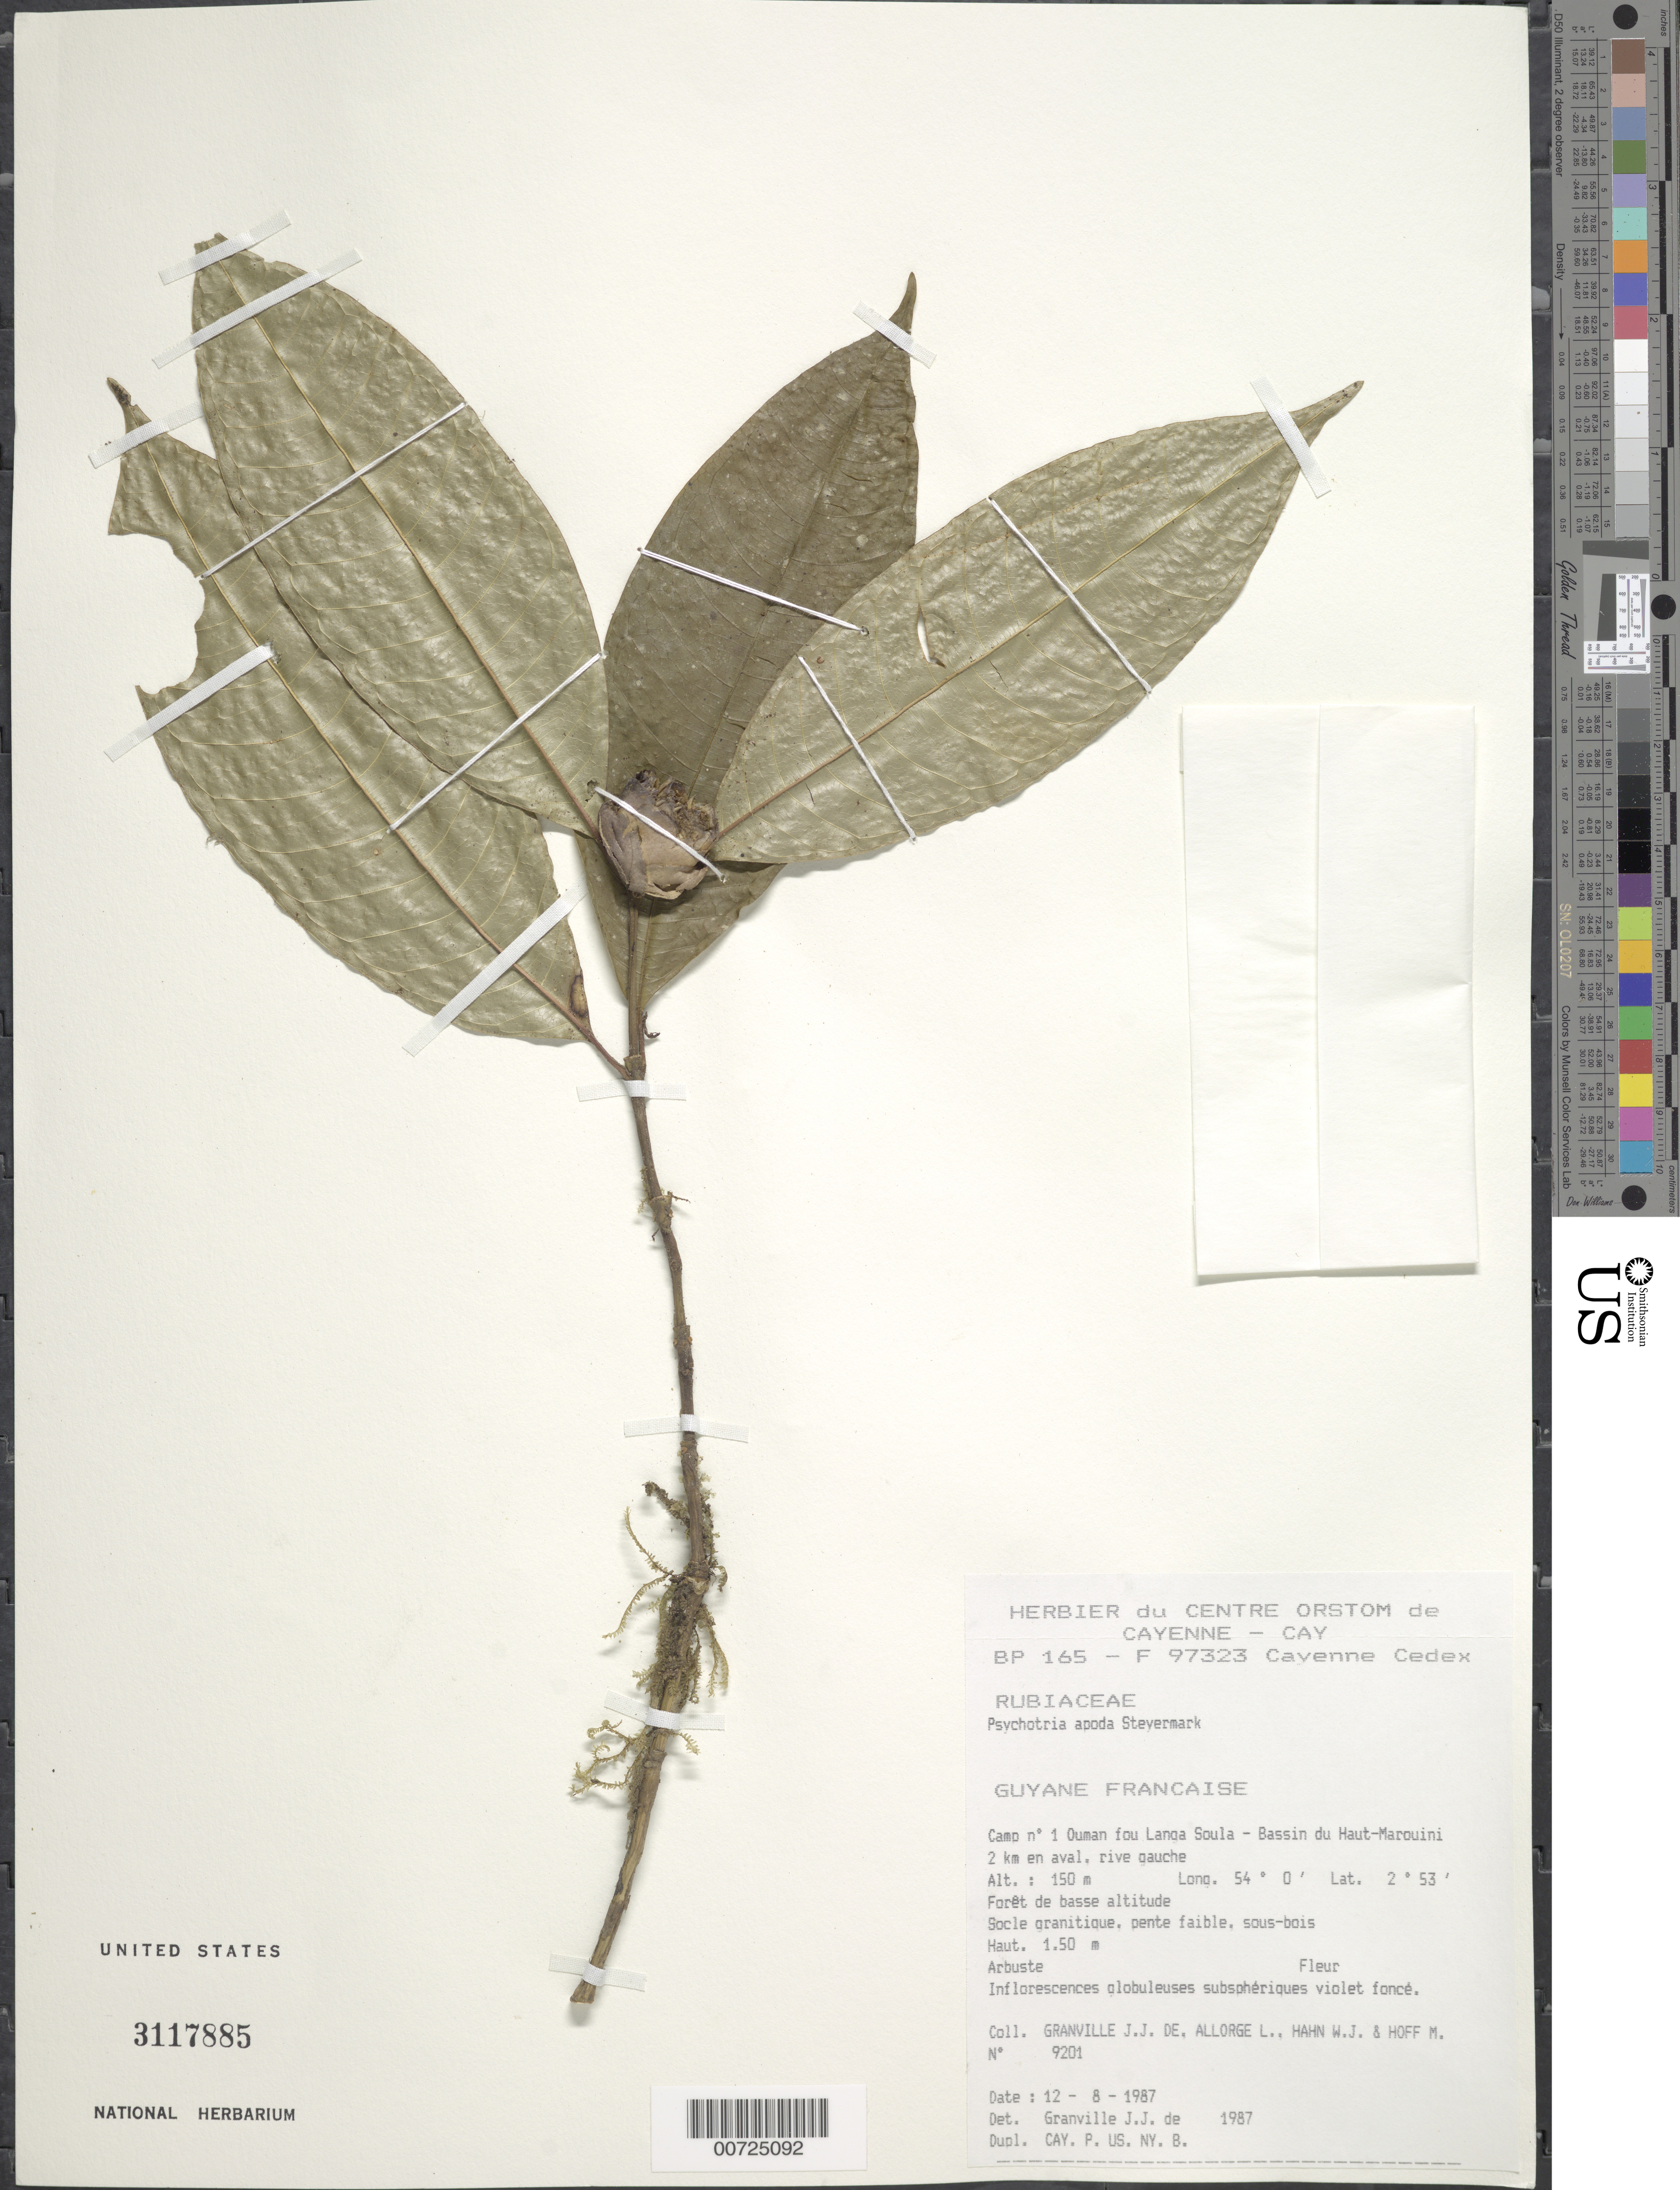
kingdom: Plantae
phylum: Tracheophyta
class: Magnoliopsida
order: Gentianales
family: Rubiaceae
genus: Palicourea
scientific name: Palicourea apoda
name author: (Steyerm.) Delprete & J.H. Kirkbr.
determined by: Kirkbride, J. H., Jr.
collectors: J.-J. de Granville, L. Allorge, W. J. Hahn & M. Hoff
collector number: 9201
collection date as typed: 12-Aug-87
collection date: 1987-08-12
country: French Guiana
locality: Camp #1, Ouman fou Langa Soula, Bassin du Haut-Marouini. 2 km en aval. Rive gauche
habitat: Forest of low altitude, granitic base, slight slope, understory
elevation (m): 150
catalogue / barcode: US 3117885